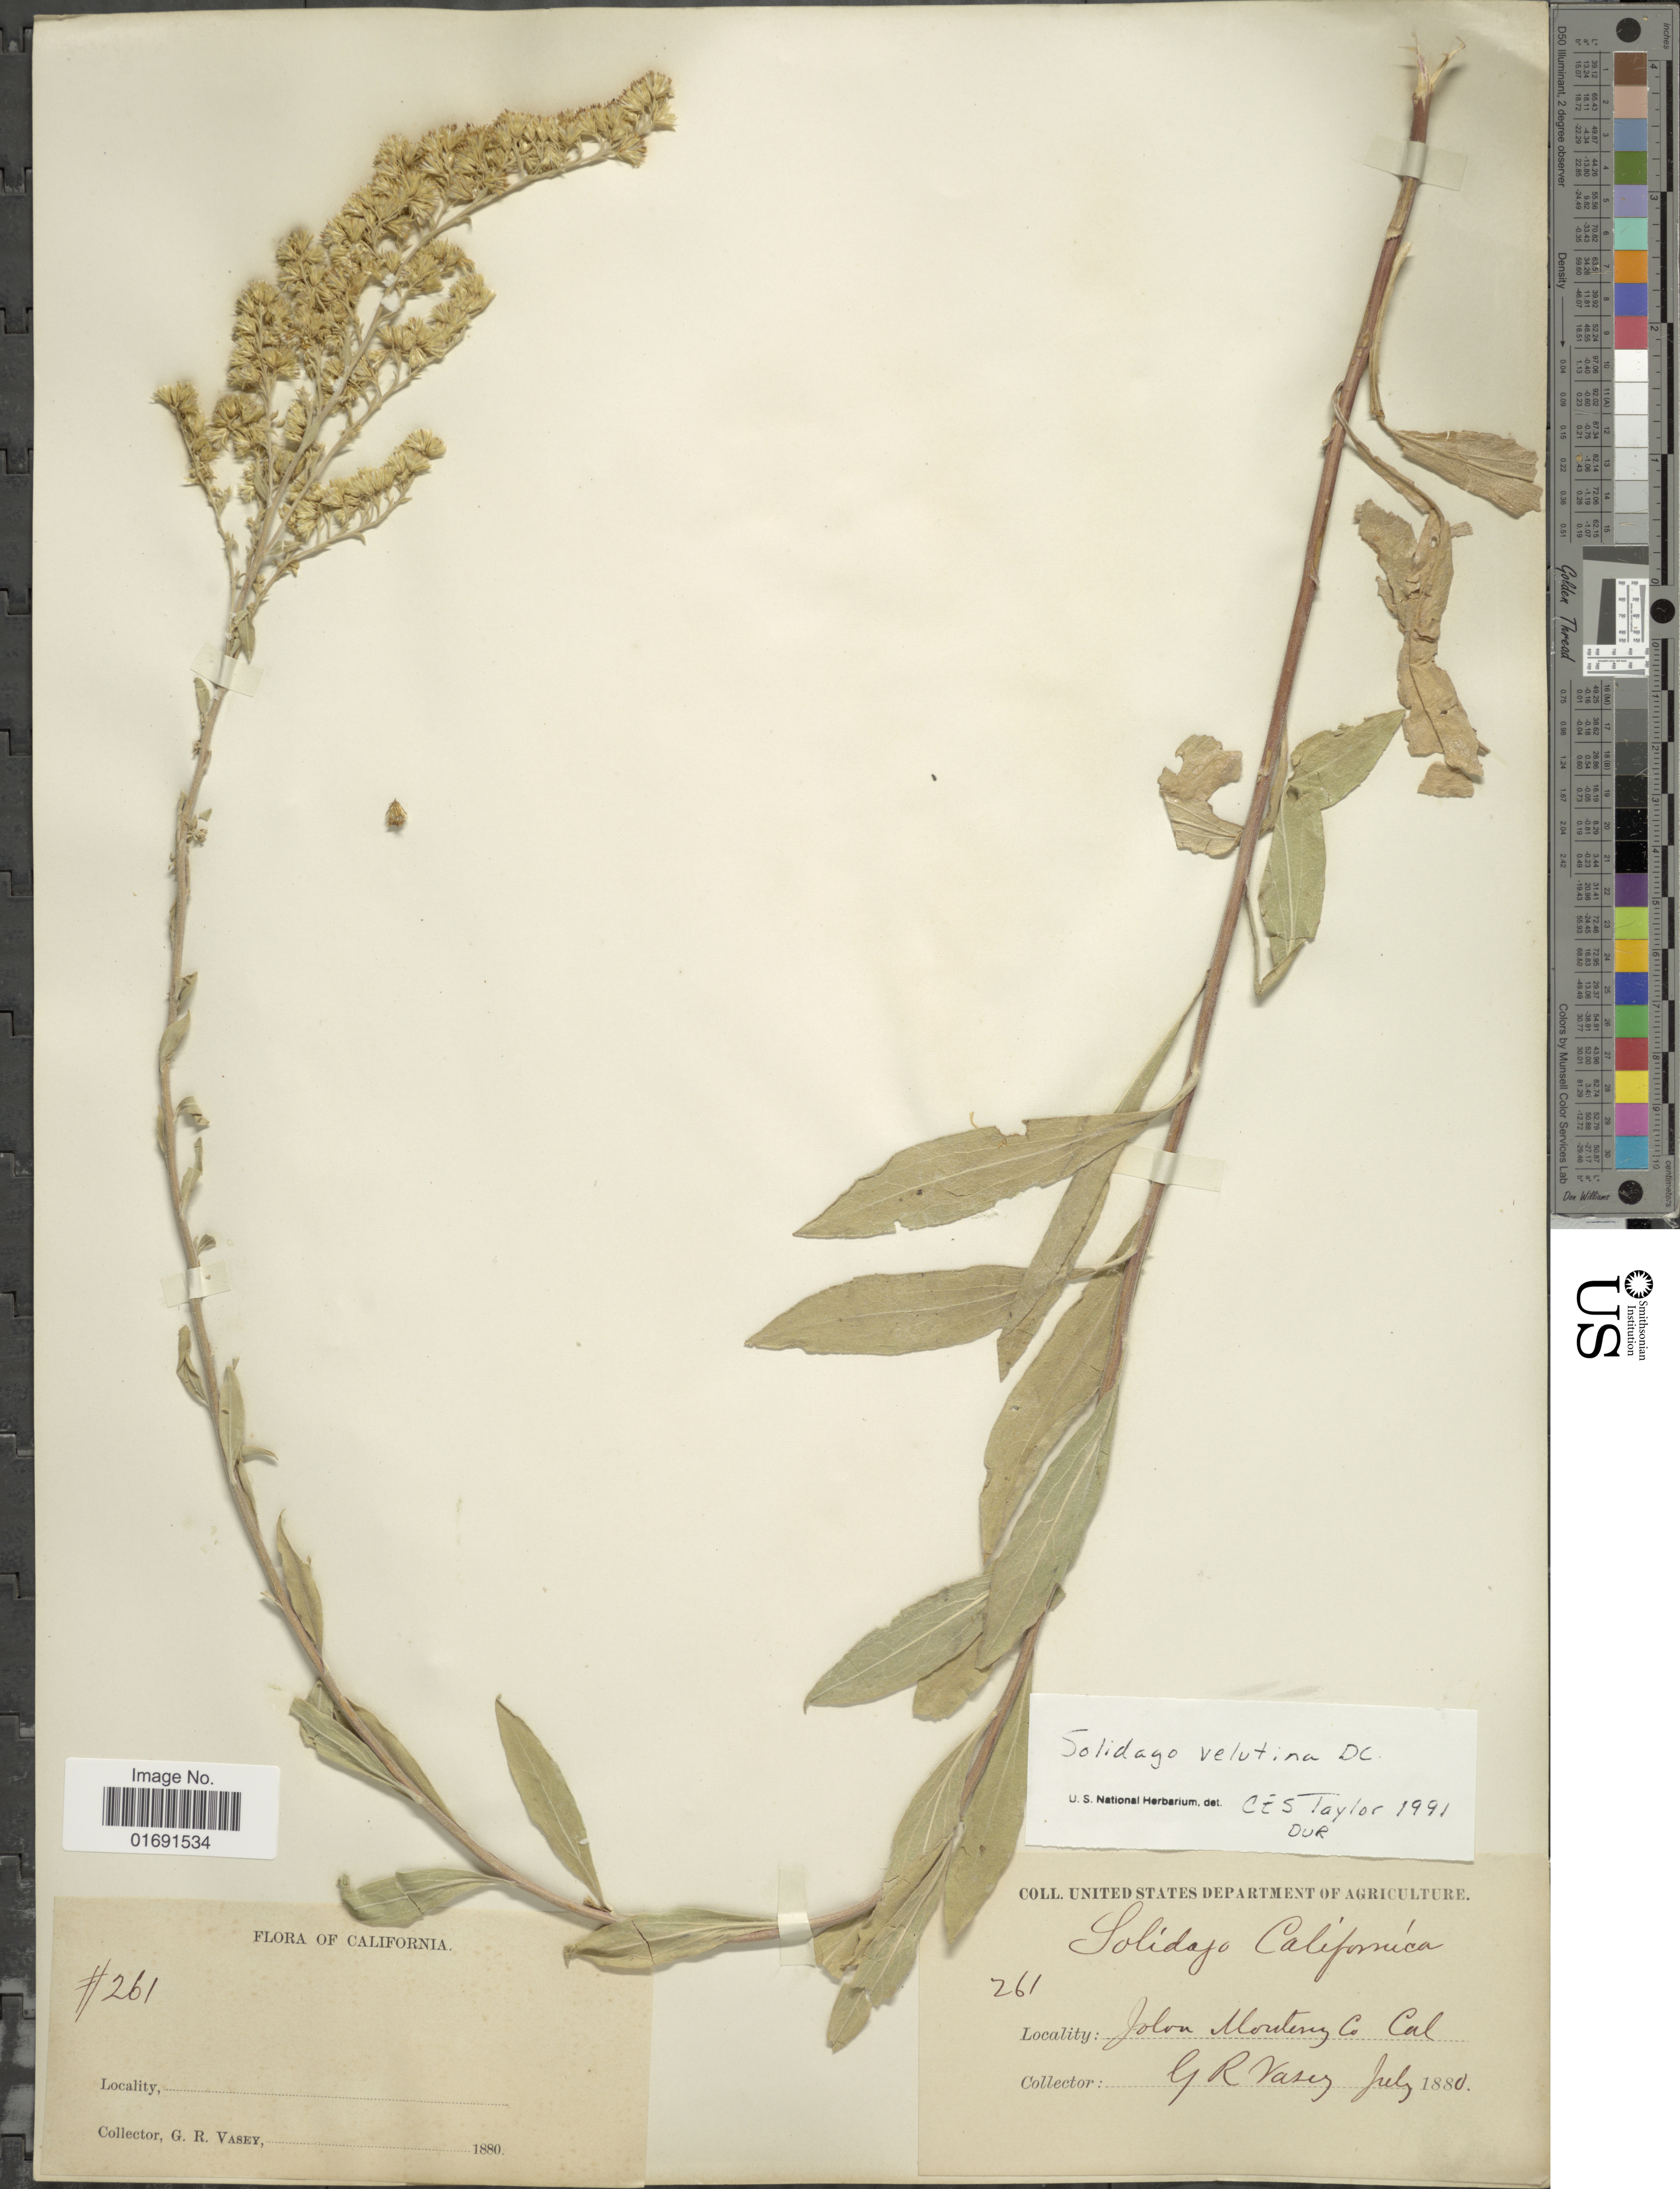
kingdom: Plantae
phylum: Tracheophyta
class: Magnoliopsida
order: Asterales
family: Asteraceae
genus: Solidago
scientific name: Solidago velutina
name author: DC.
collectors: G. R. Vasey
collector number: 261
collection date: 1880-07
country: United States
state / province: California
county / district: Monterey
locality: Jolon, Monterey Co., Cal.